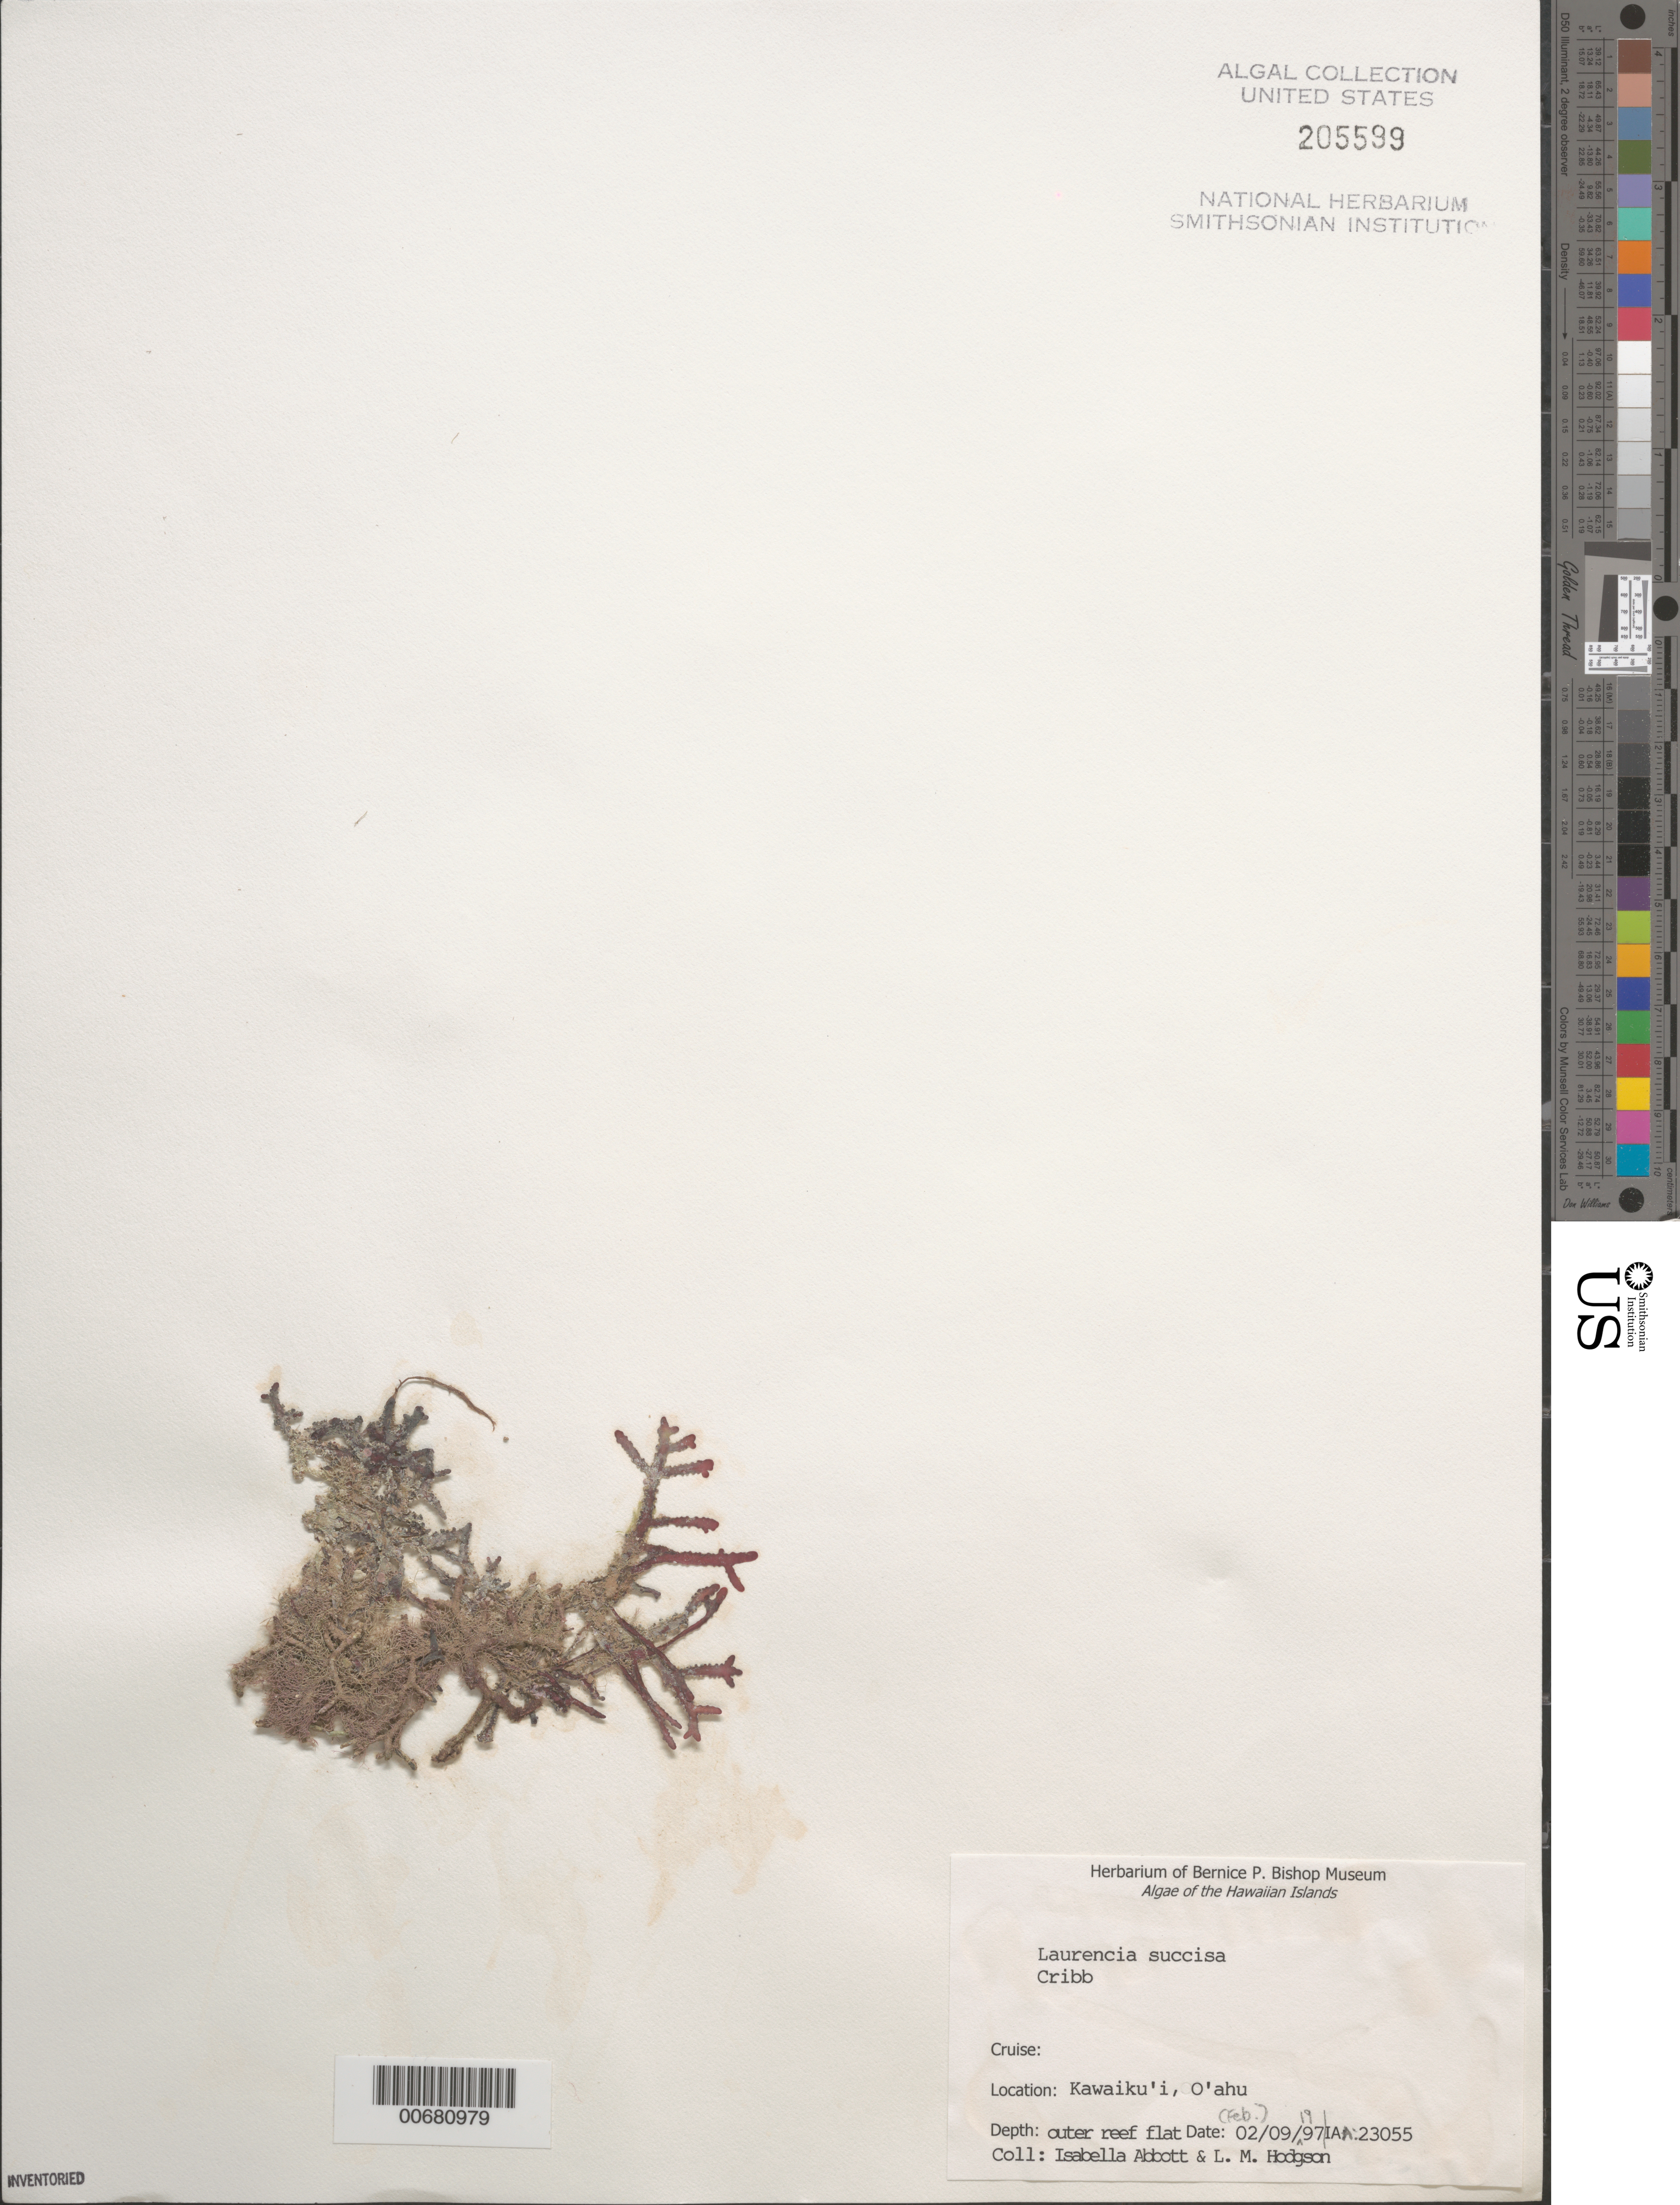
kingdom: Plantae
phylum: Rhodophyta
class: Florideophyceae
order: Ceramiales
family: Rhodomelaceae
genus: Laurencia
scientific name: Laurencia succisa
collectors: I. A. Abbott & L. M. Hodgson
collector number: IAA 23055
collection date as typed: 09 Feb 1997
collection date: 1997-02-09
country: United States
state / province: Hawaii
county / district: Honolulu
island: Oahu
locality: Kawaiku'i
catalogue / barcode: US 205599